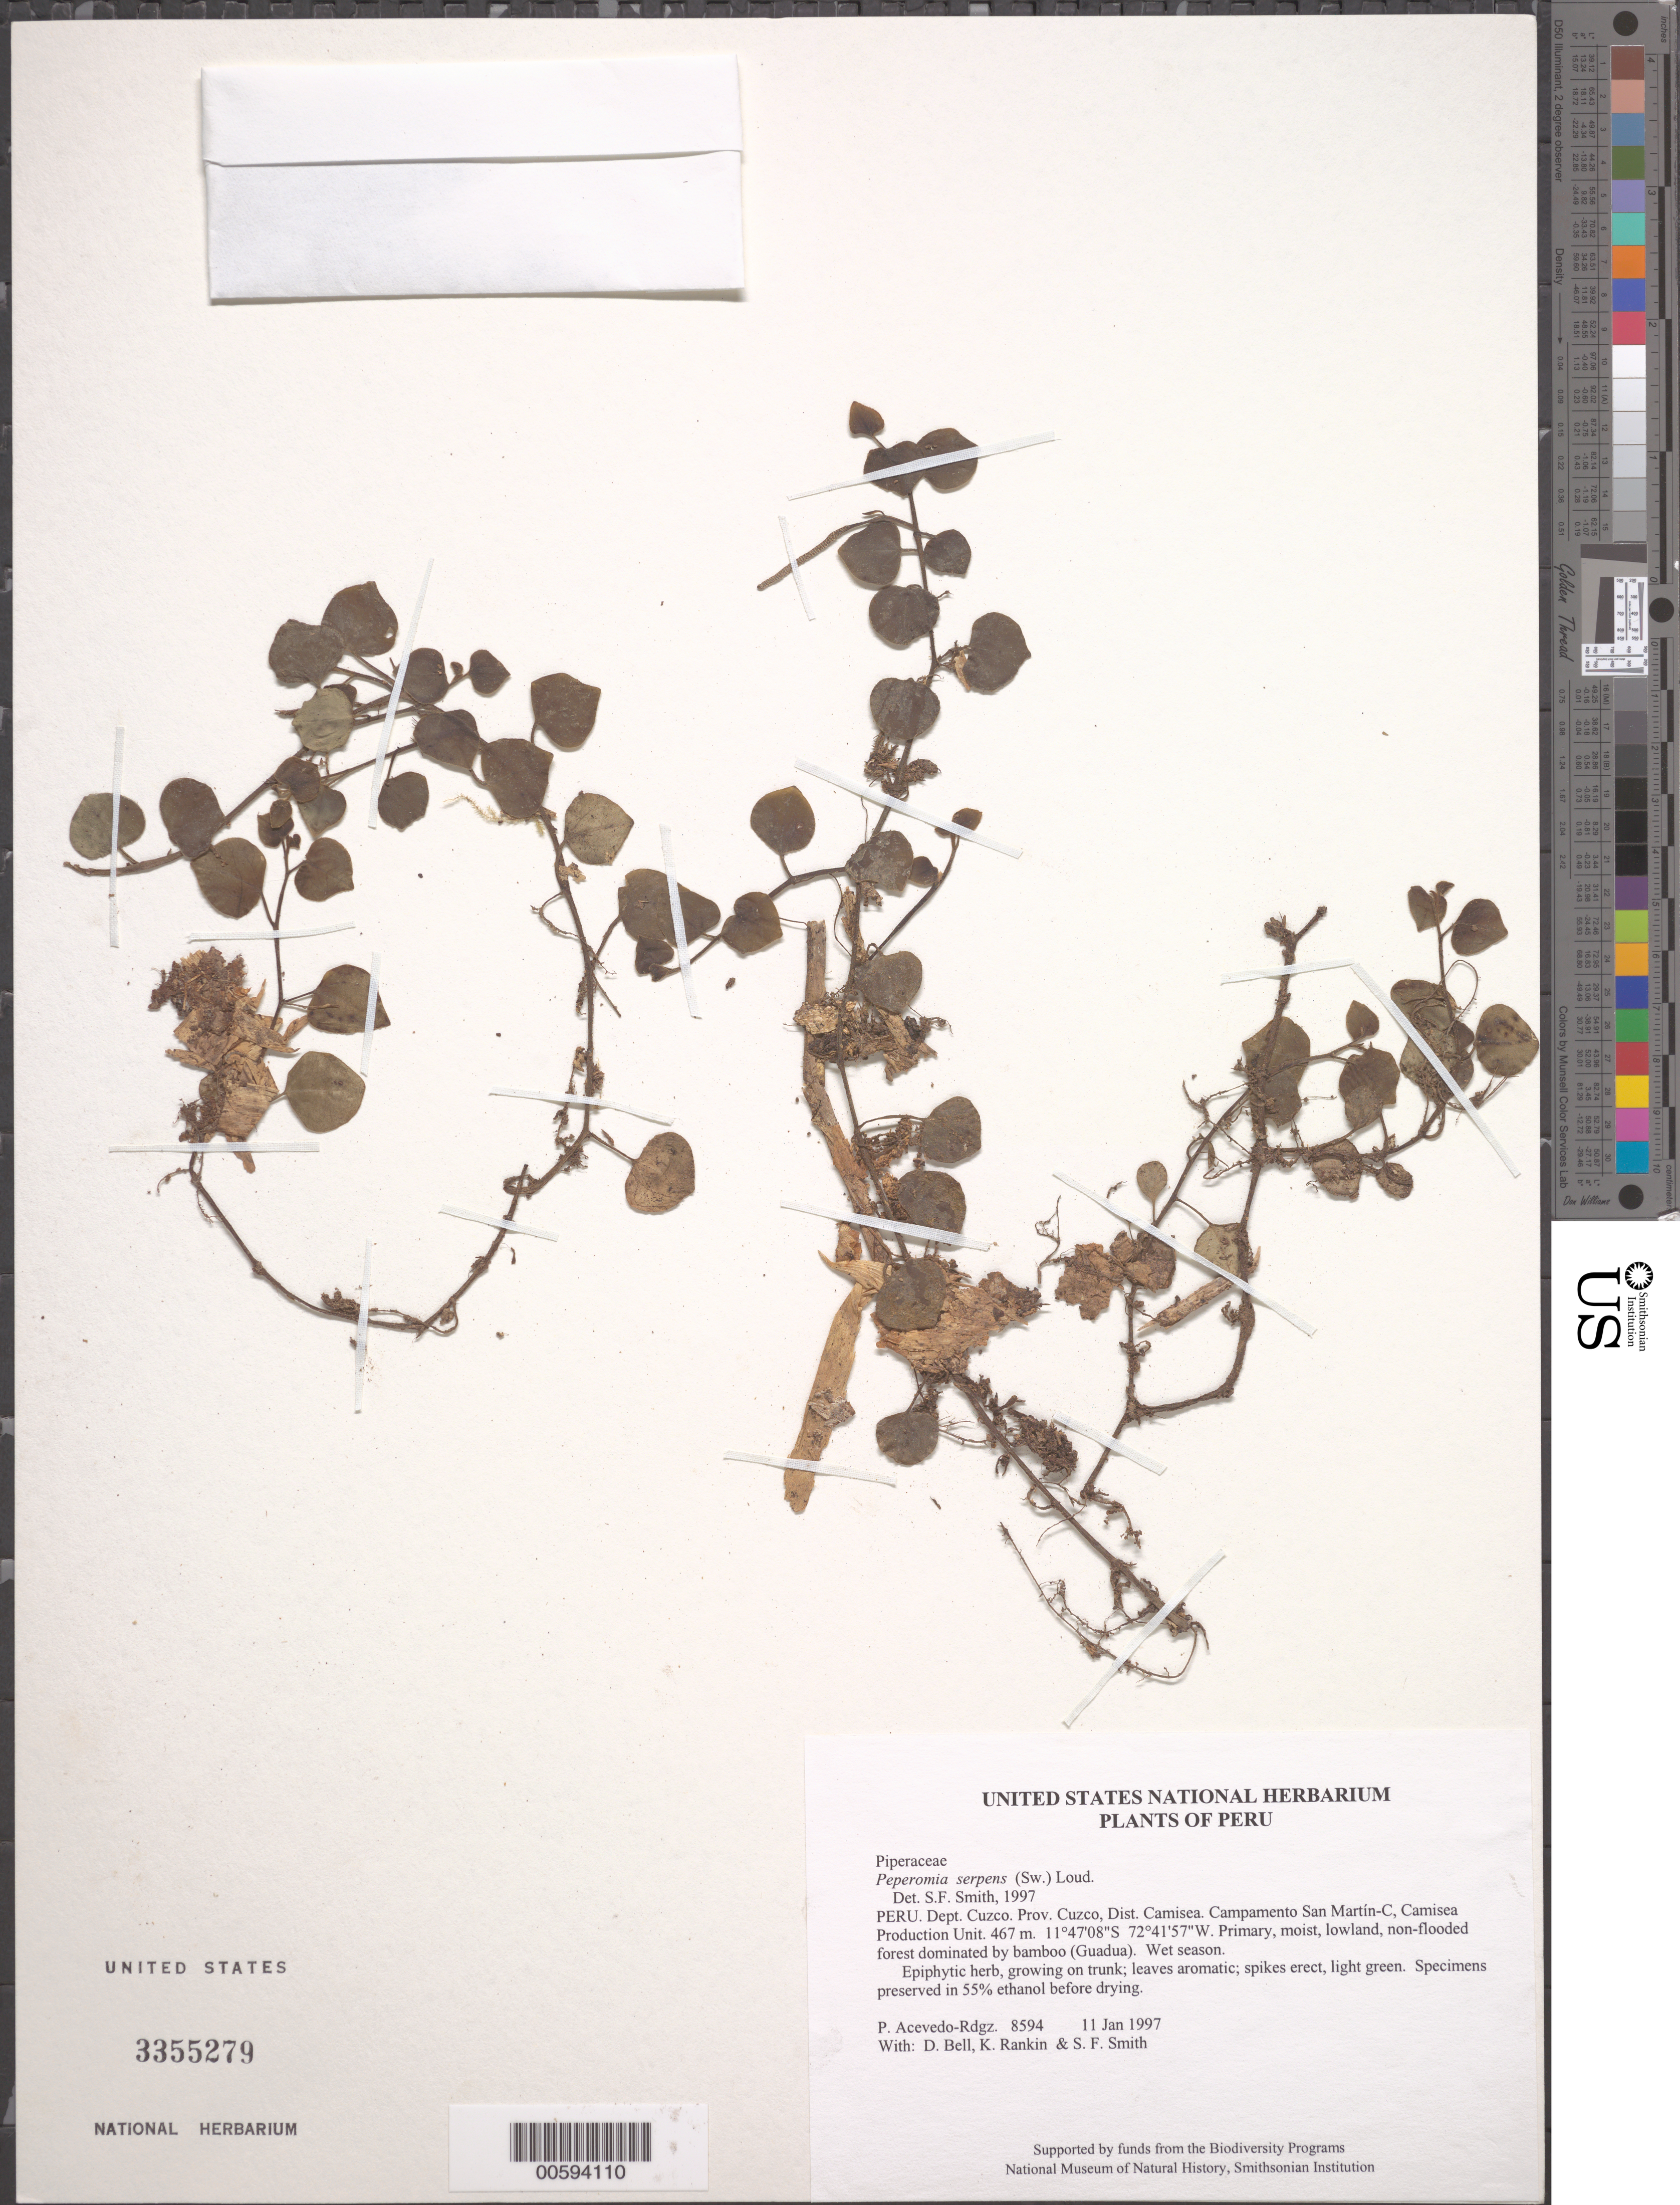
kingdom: Plantae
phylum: Tracheophyta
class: Magnoliopsida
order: Piperales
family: Piperaceae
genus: Peperomia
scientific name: Peperomia serpens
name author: (Sw.) Loudon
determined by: Smith, Stephen F., (US), NMNH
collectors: P. Acevedo-Rodr., D. A. Bell, K. B. Rankin & S.F. Smith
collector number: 8594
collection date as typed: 11 Jan 1997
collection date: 1997-01-11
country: Peru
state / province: Cusco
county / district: Cusco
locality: Districto Camisea, Campamento San Martín-C, Camisea Production Unit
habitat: Primary, moist, lowland, non-flooded forest dominated by bamboo (Guadua). Wet season.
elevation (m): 467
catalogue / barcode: US 3355279